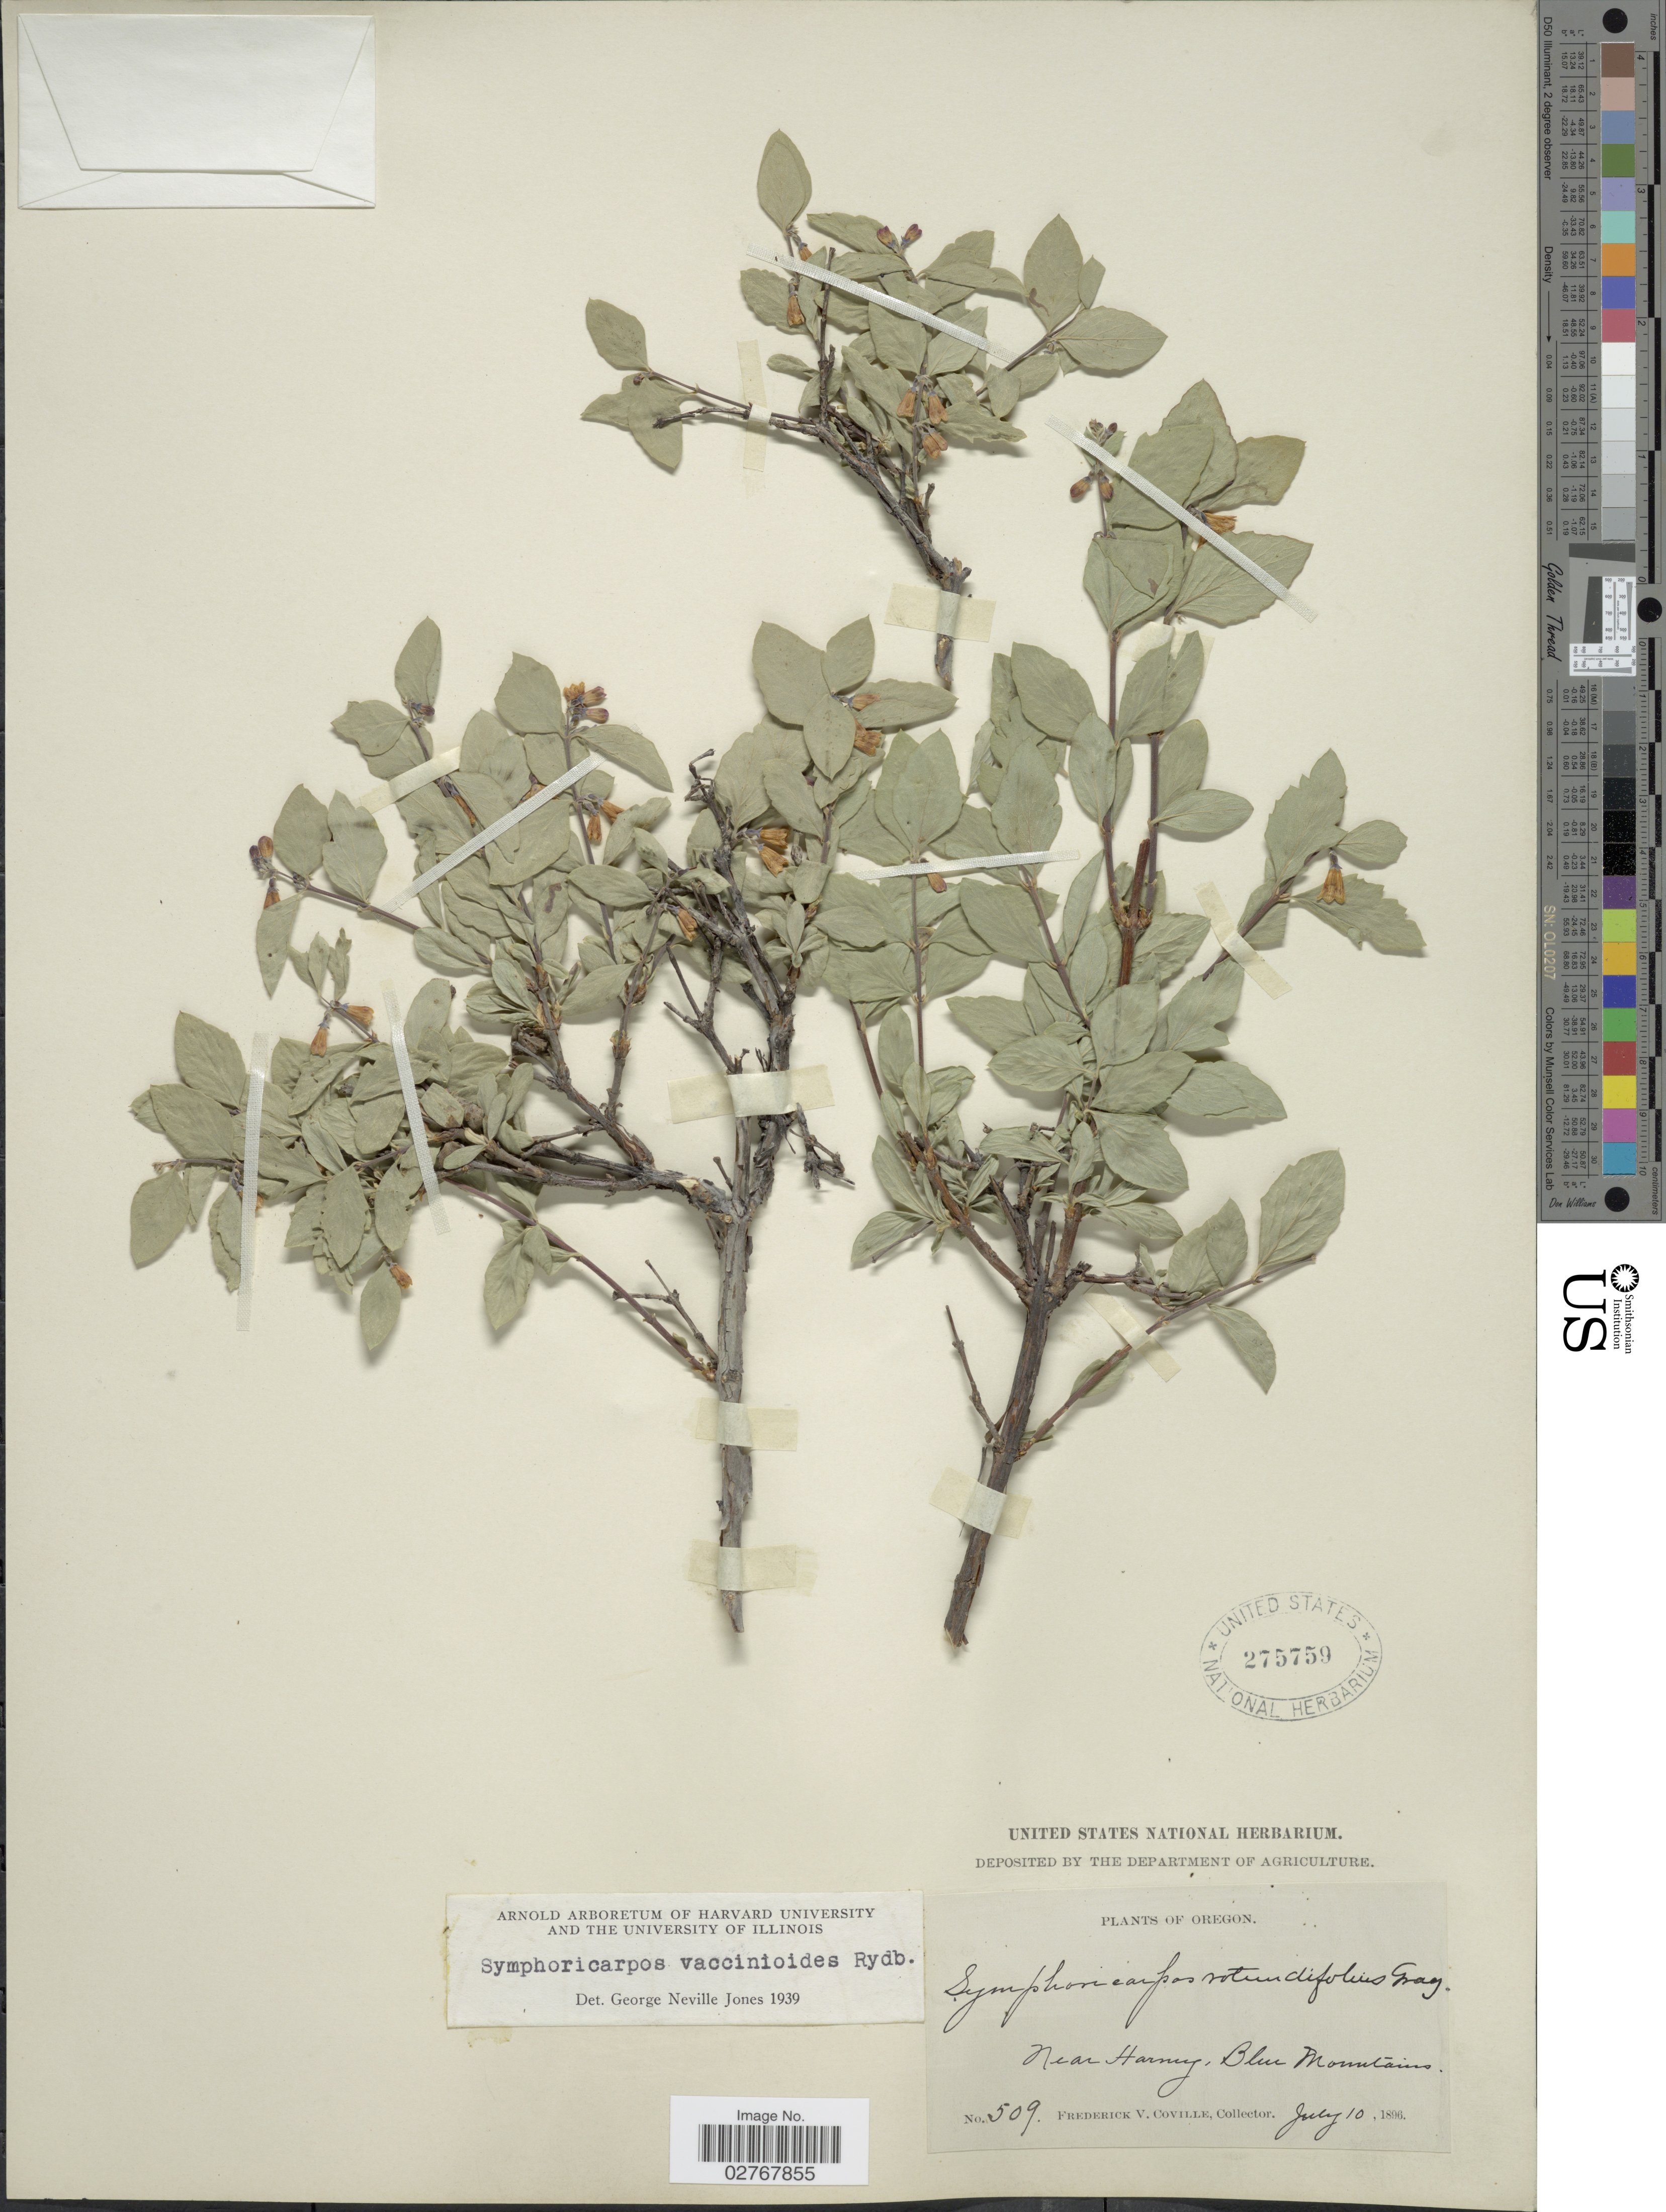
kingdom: Plantae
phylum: Tracheophyta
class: Magnoliopsida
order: Dipsacales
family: Caprifoliaceae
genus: Symphoricarpos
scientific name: Symphoricarpos vaccinioides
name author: Rydb.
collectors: F. V. Coville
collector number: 509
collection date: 1896-07-10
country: United States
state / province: Oregon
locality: Near Harney, Blue Mountains.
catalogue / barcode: US 275759